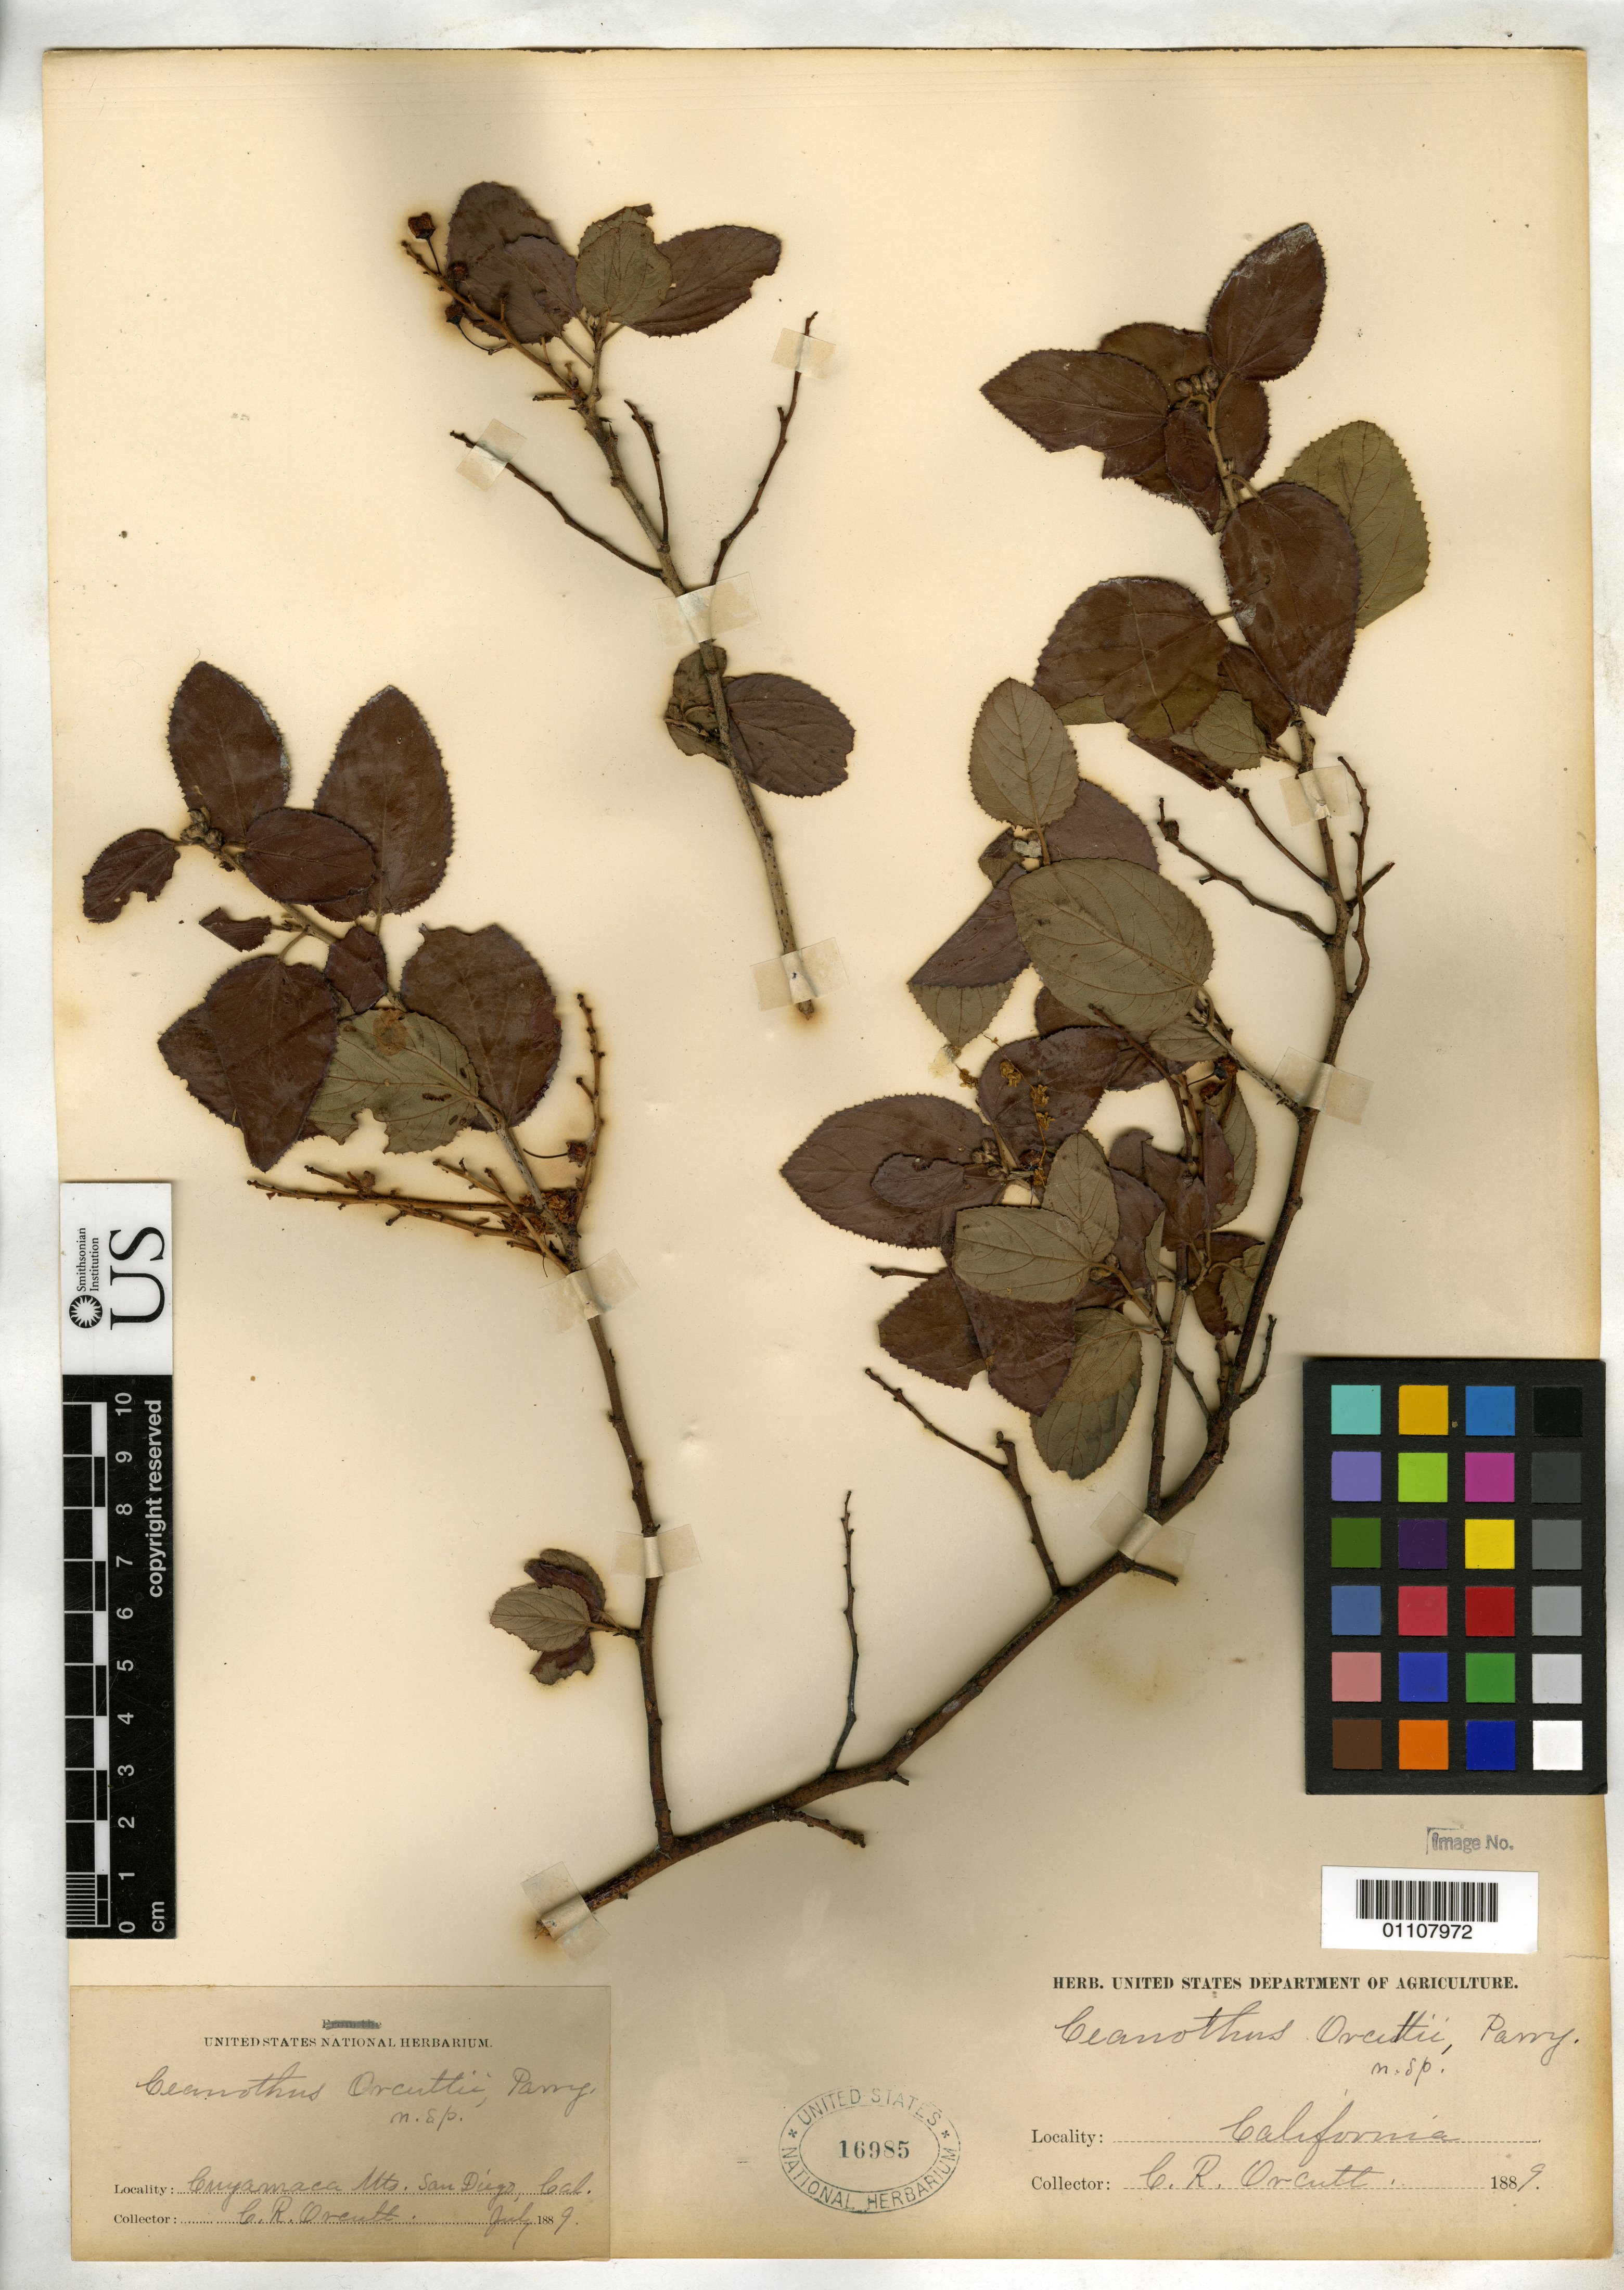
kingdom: Plantae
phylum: Tracheophyta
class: Magnoliopsida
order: Rosales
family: Rhamnaceae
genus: Ceanothus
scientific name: Ceanothus orcuttii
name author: Parry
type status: Syntype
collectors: C. R. Orcutt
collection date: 1889-07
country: United States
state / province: California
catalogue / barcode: US 16985